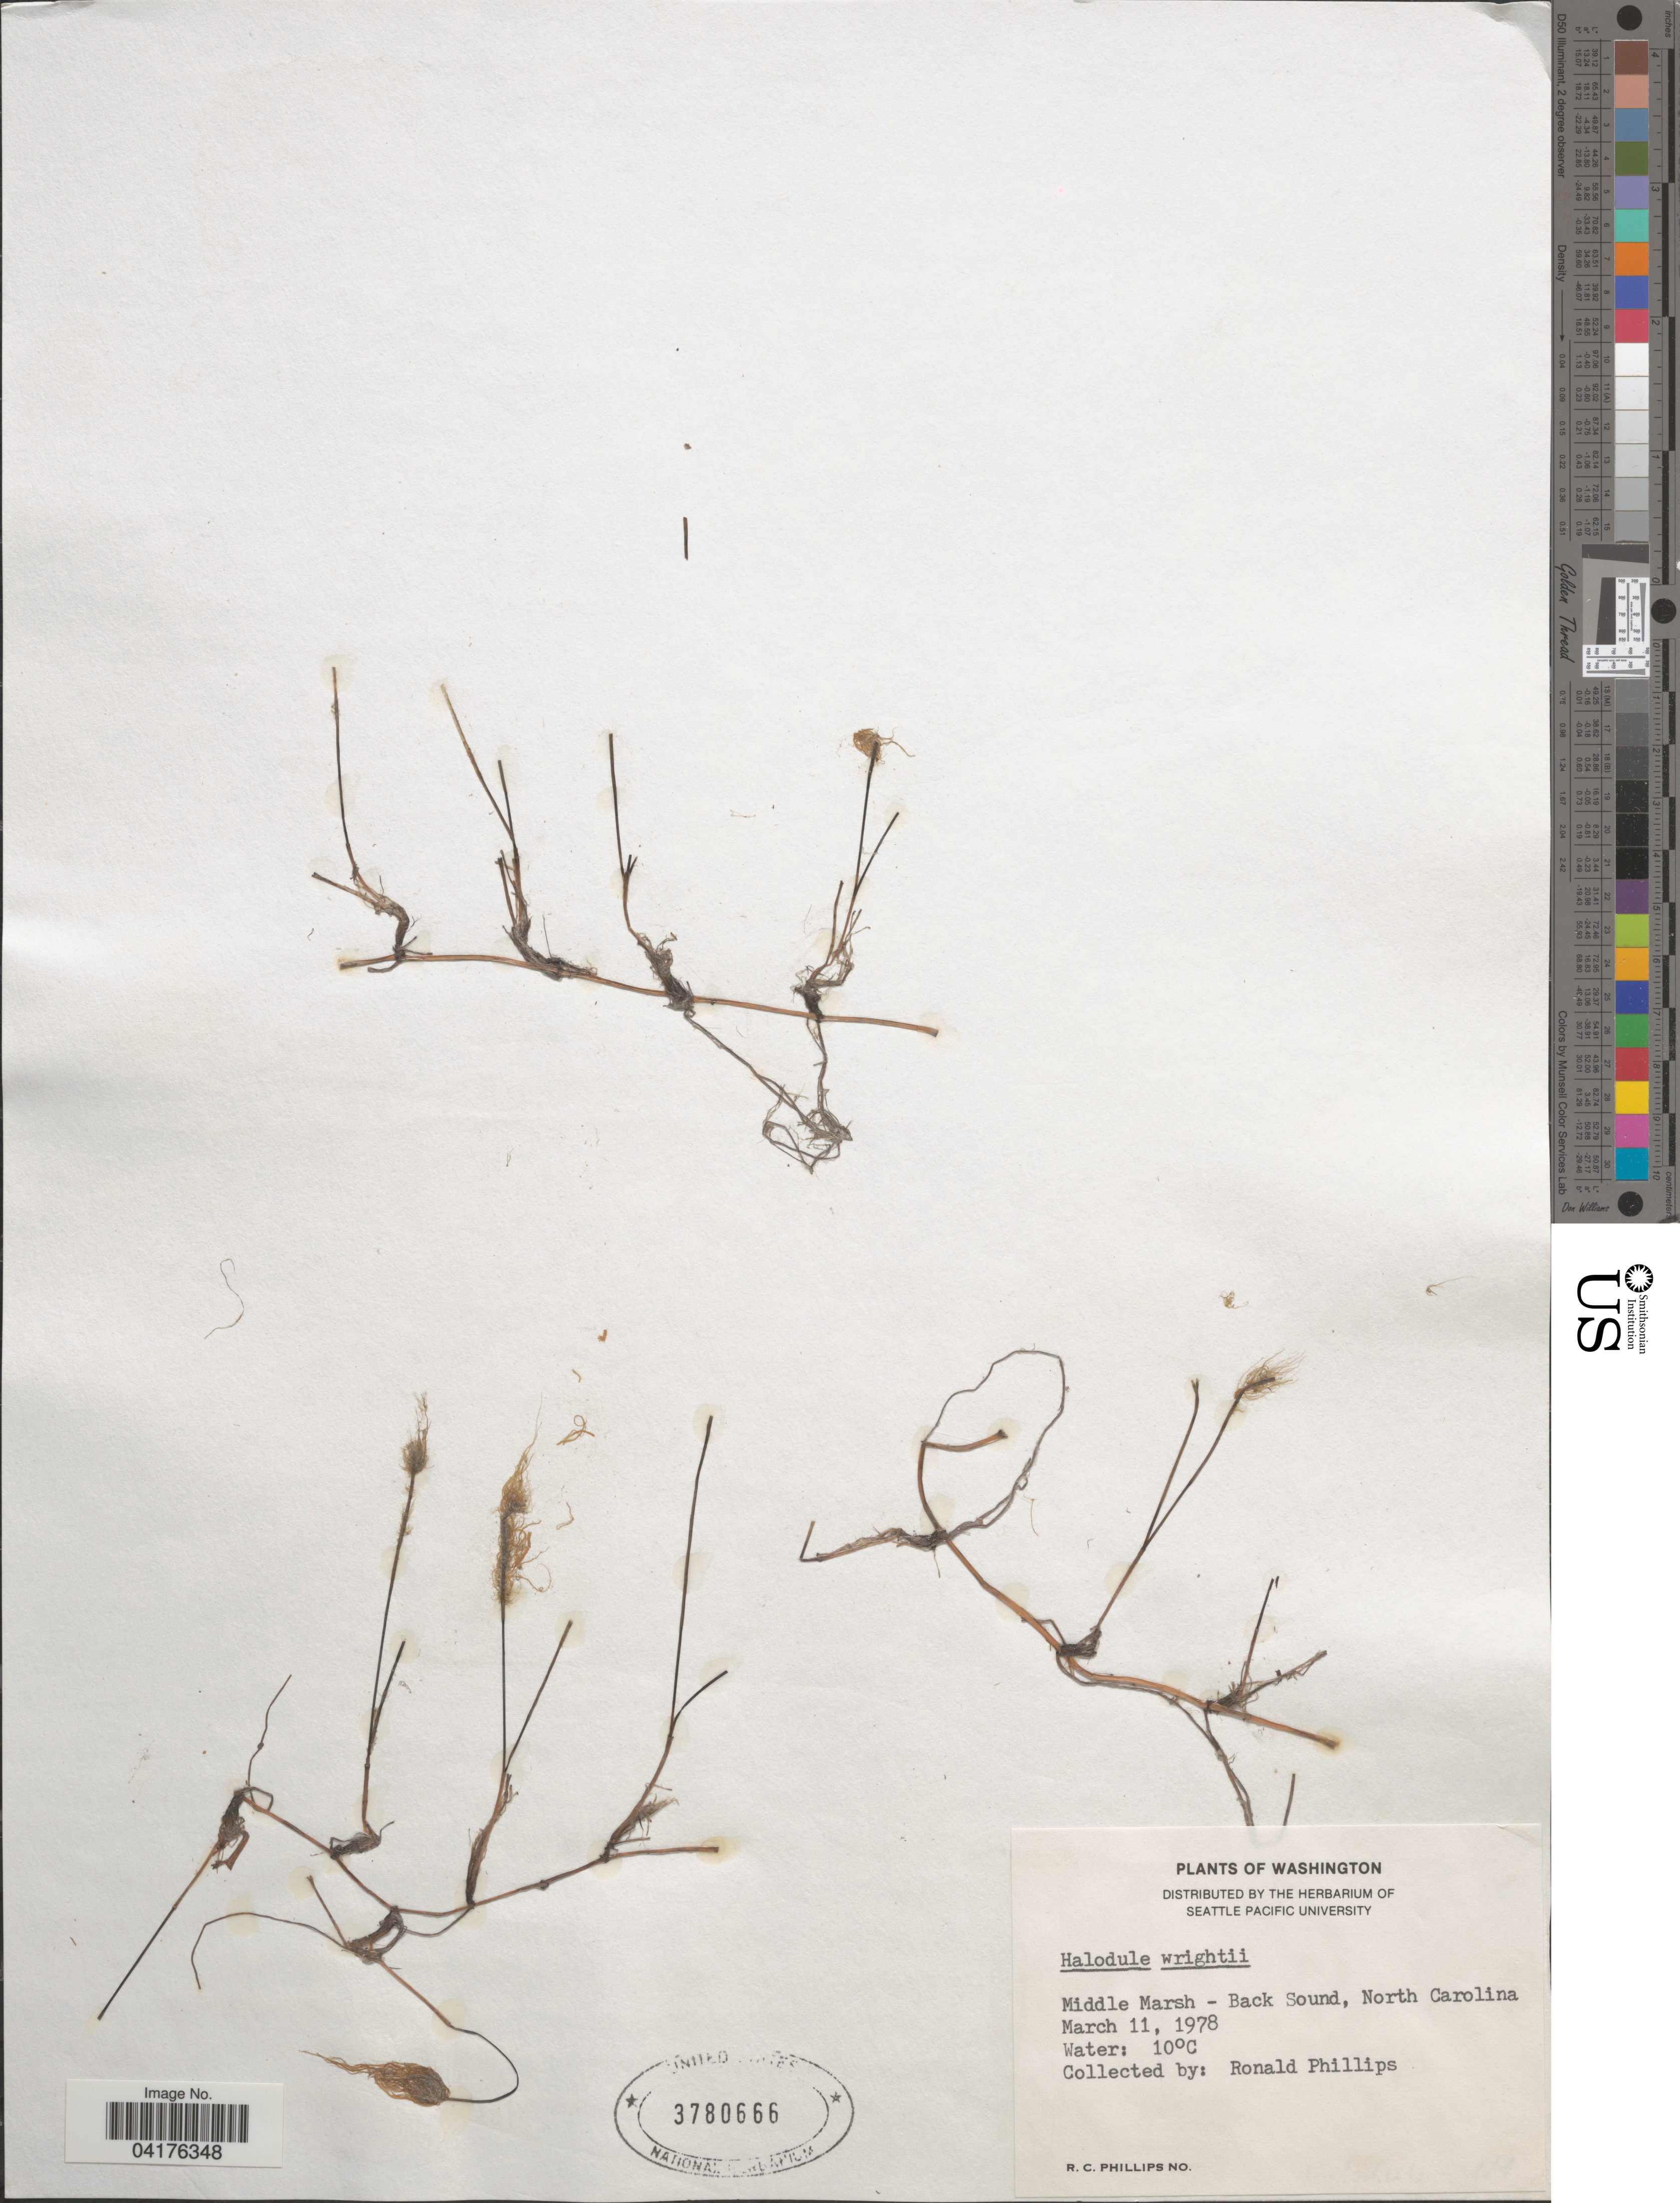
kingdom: Plantae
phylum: Tracheophyta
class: Liliopsida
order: Alismatales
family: Cymodoceaceae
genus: Halodule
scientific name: Halodule wrightii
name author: Asch.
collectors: R. C. Phillips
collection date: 1978-03-11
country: United States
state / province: North Carolina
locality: Middle Marsh - Back Sound.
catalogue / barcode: US 3780666